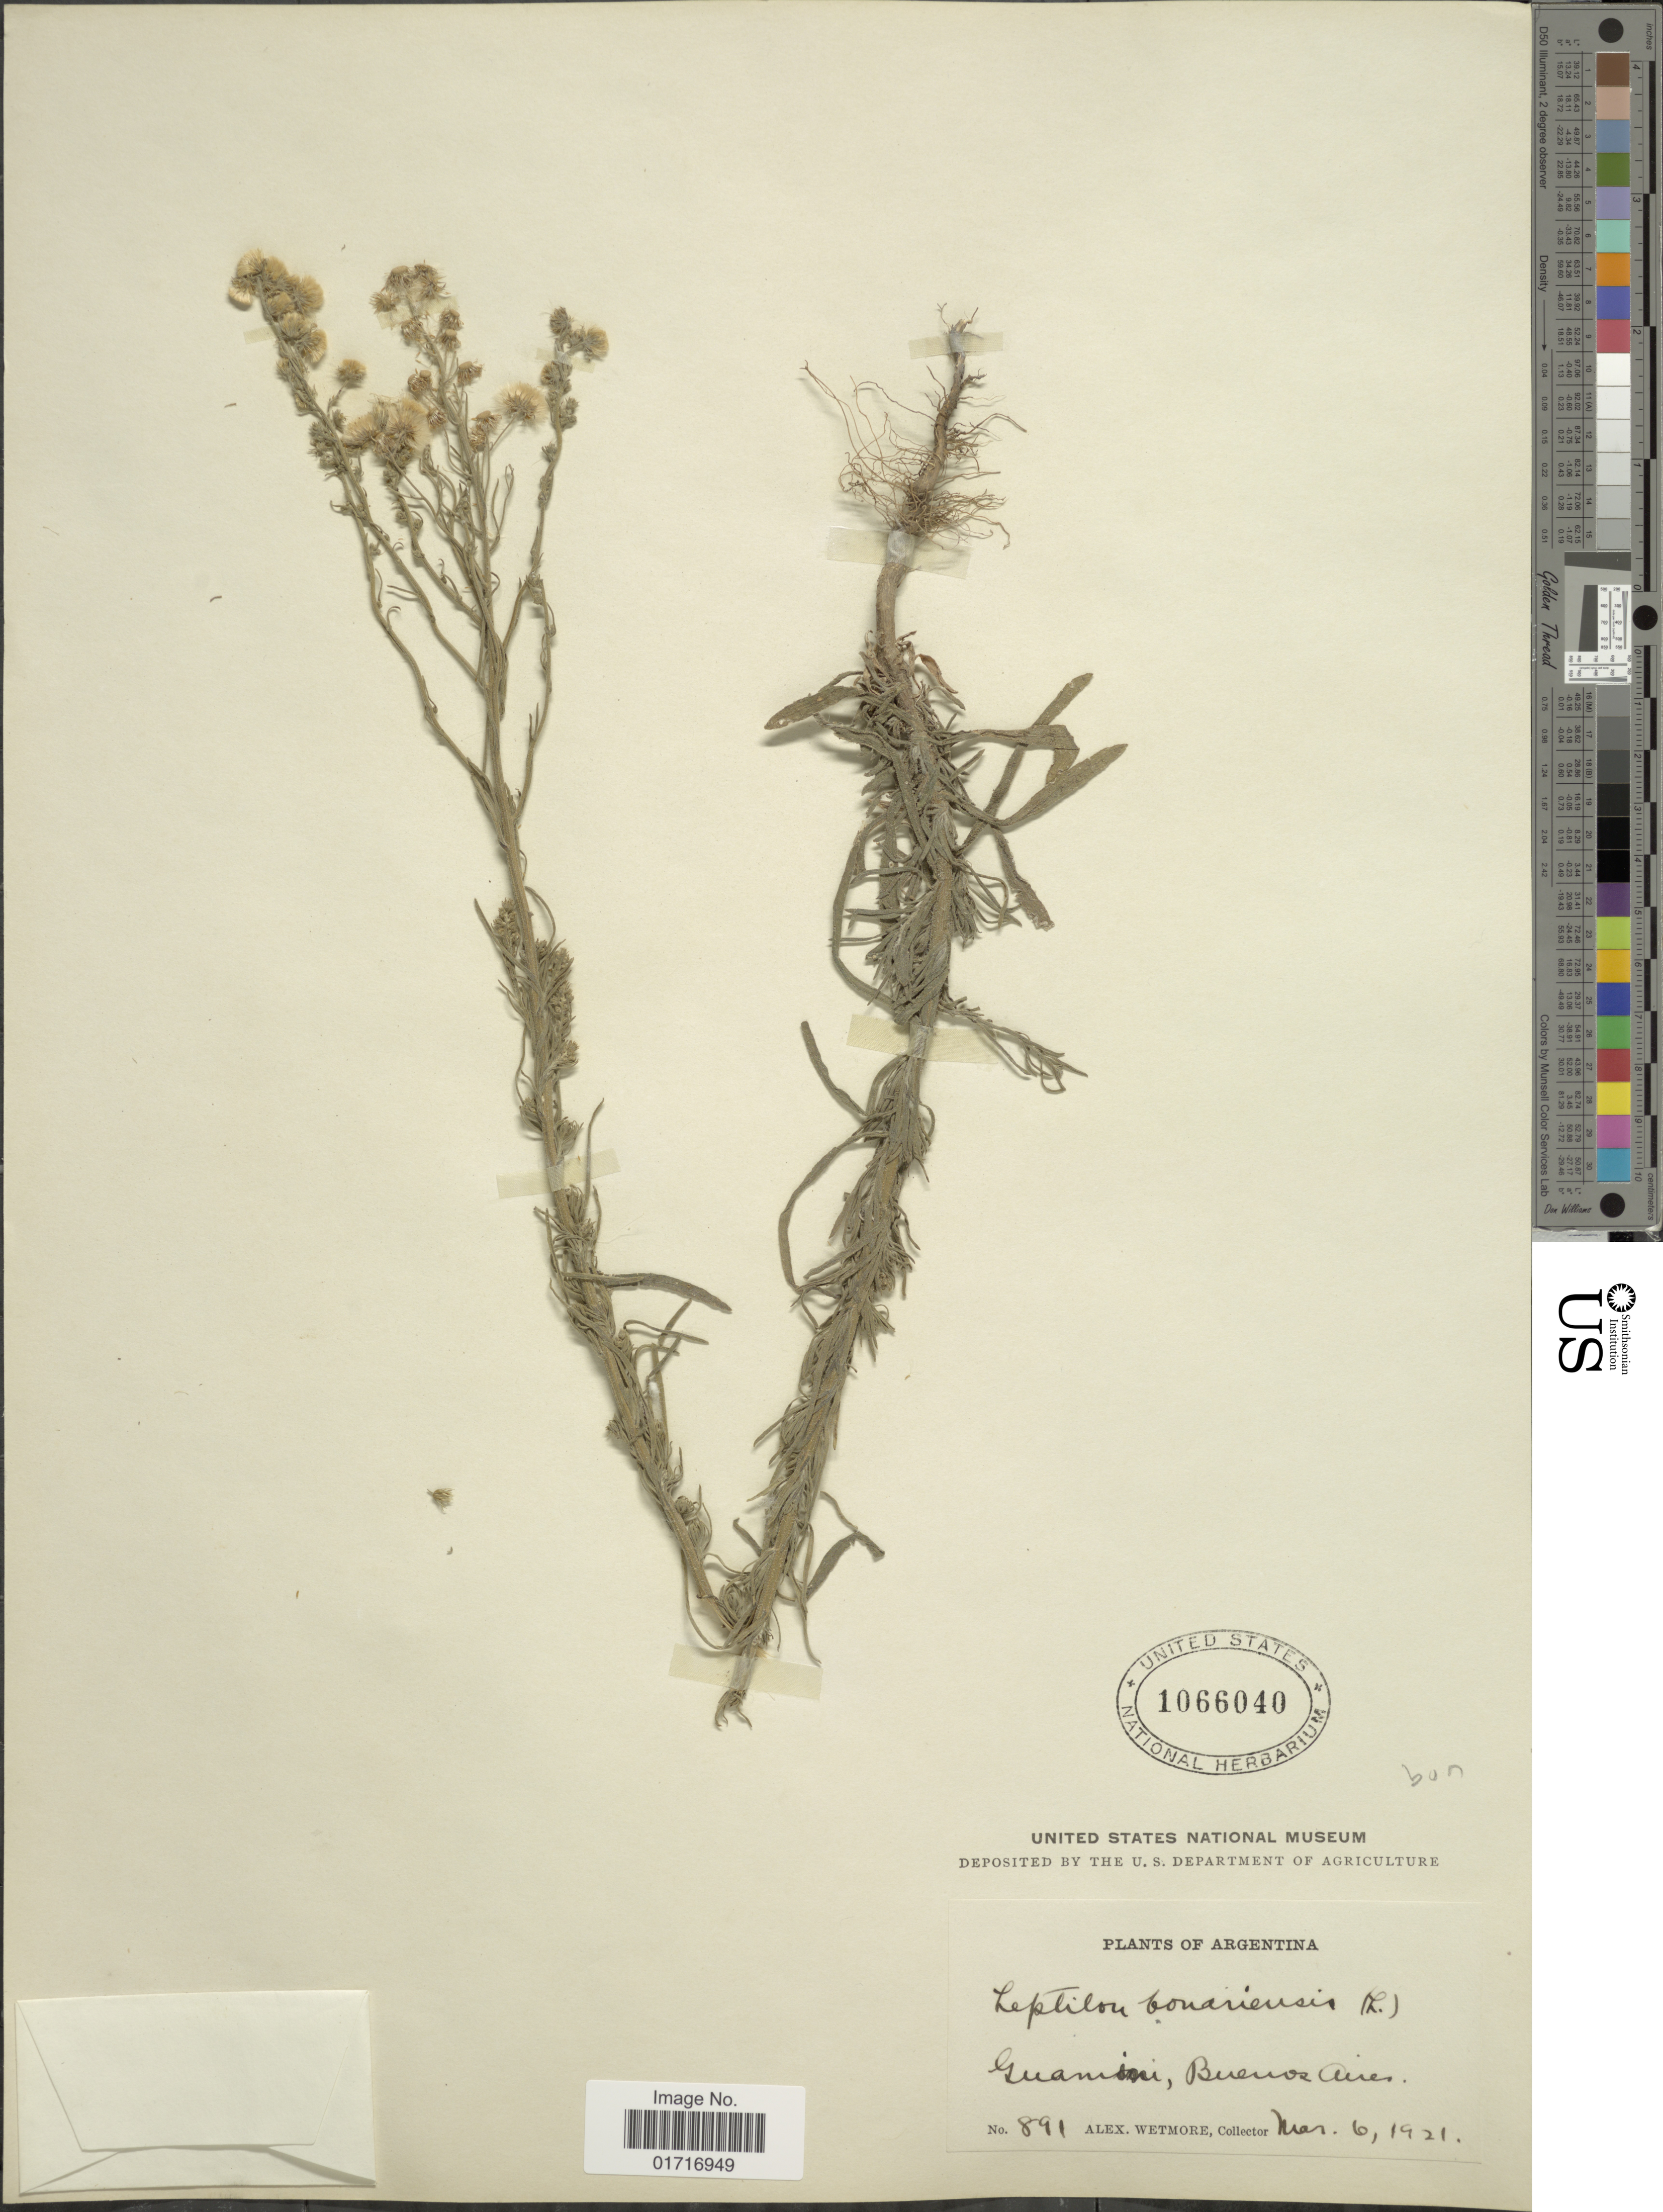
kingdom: Plantae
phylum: Tracheophyta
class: Magnoliopsida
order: Asterales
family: Asteraceae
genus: Conyza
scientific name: Conyza bonariensis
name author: (L.) Cronq.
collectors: A. Wetmore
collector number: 891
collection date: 1921-03-06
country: Argentina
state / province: Buenos Aires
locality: Guamini, Buenos Aires.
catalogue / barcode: US 1066040